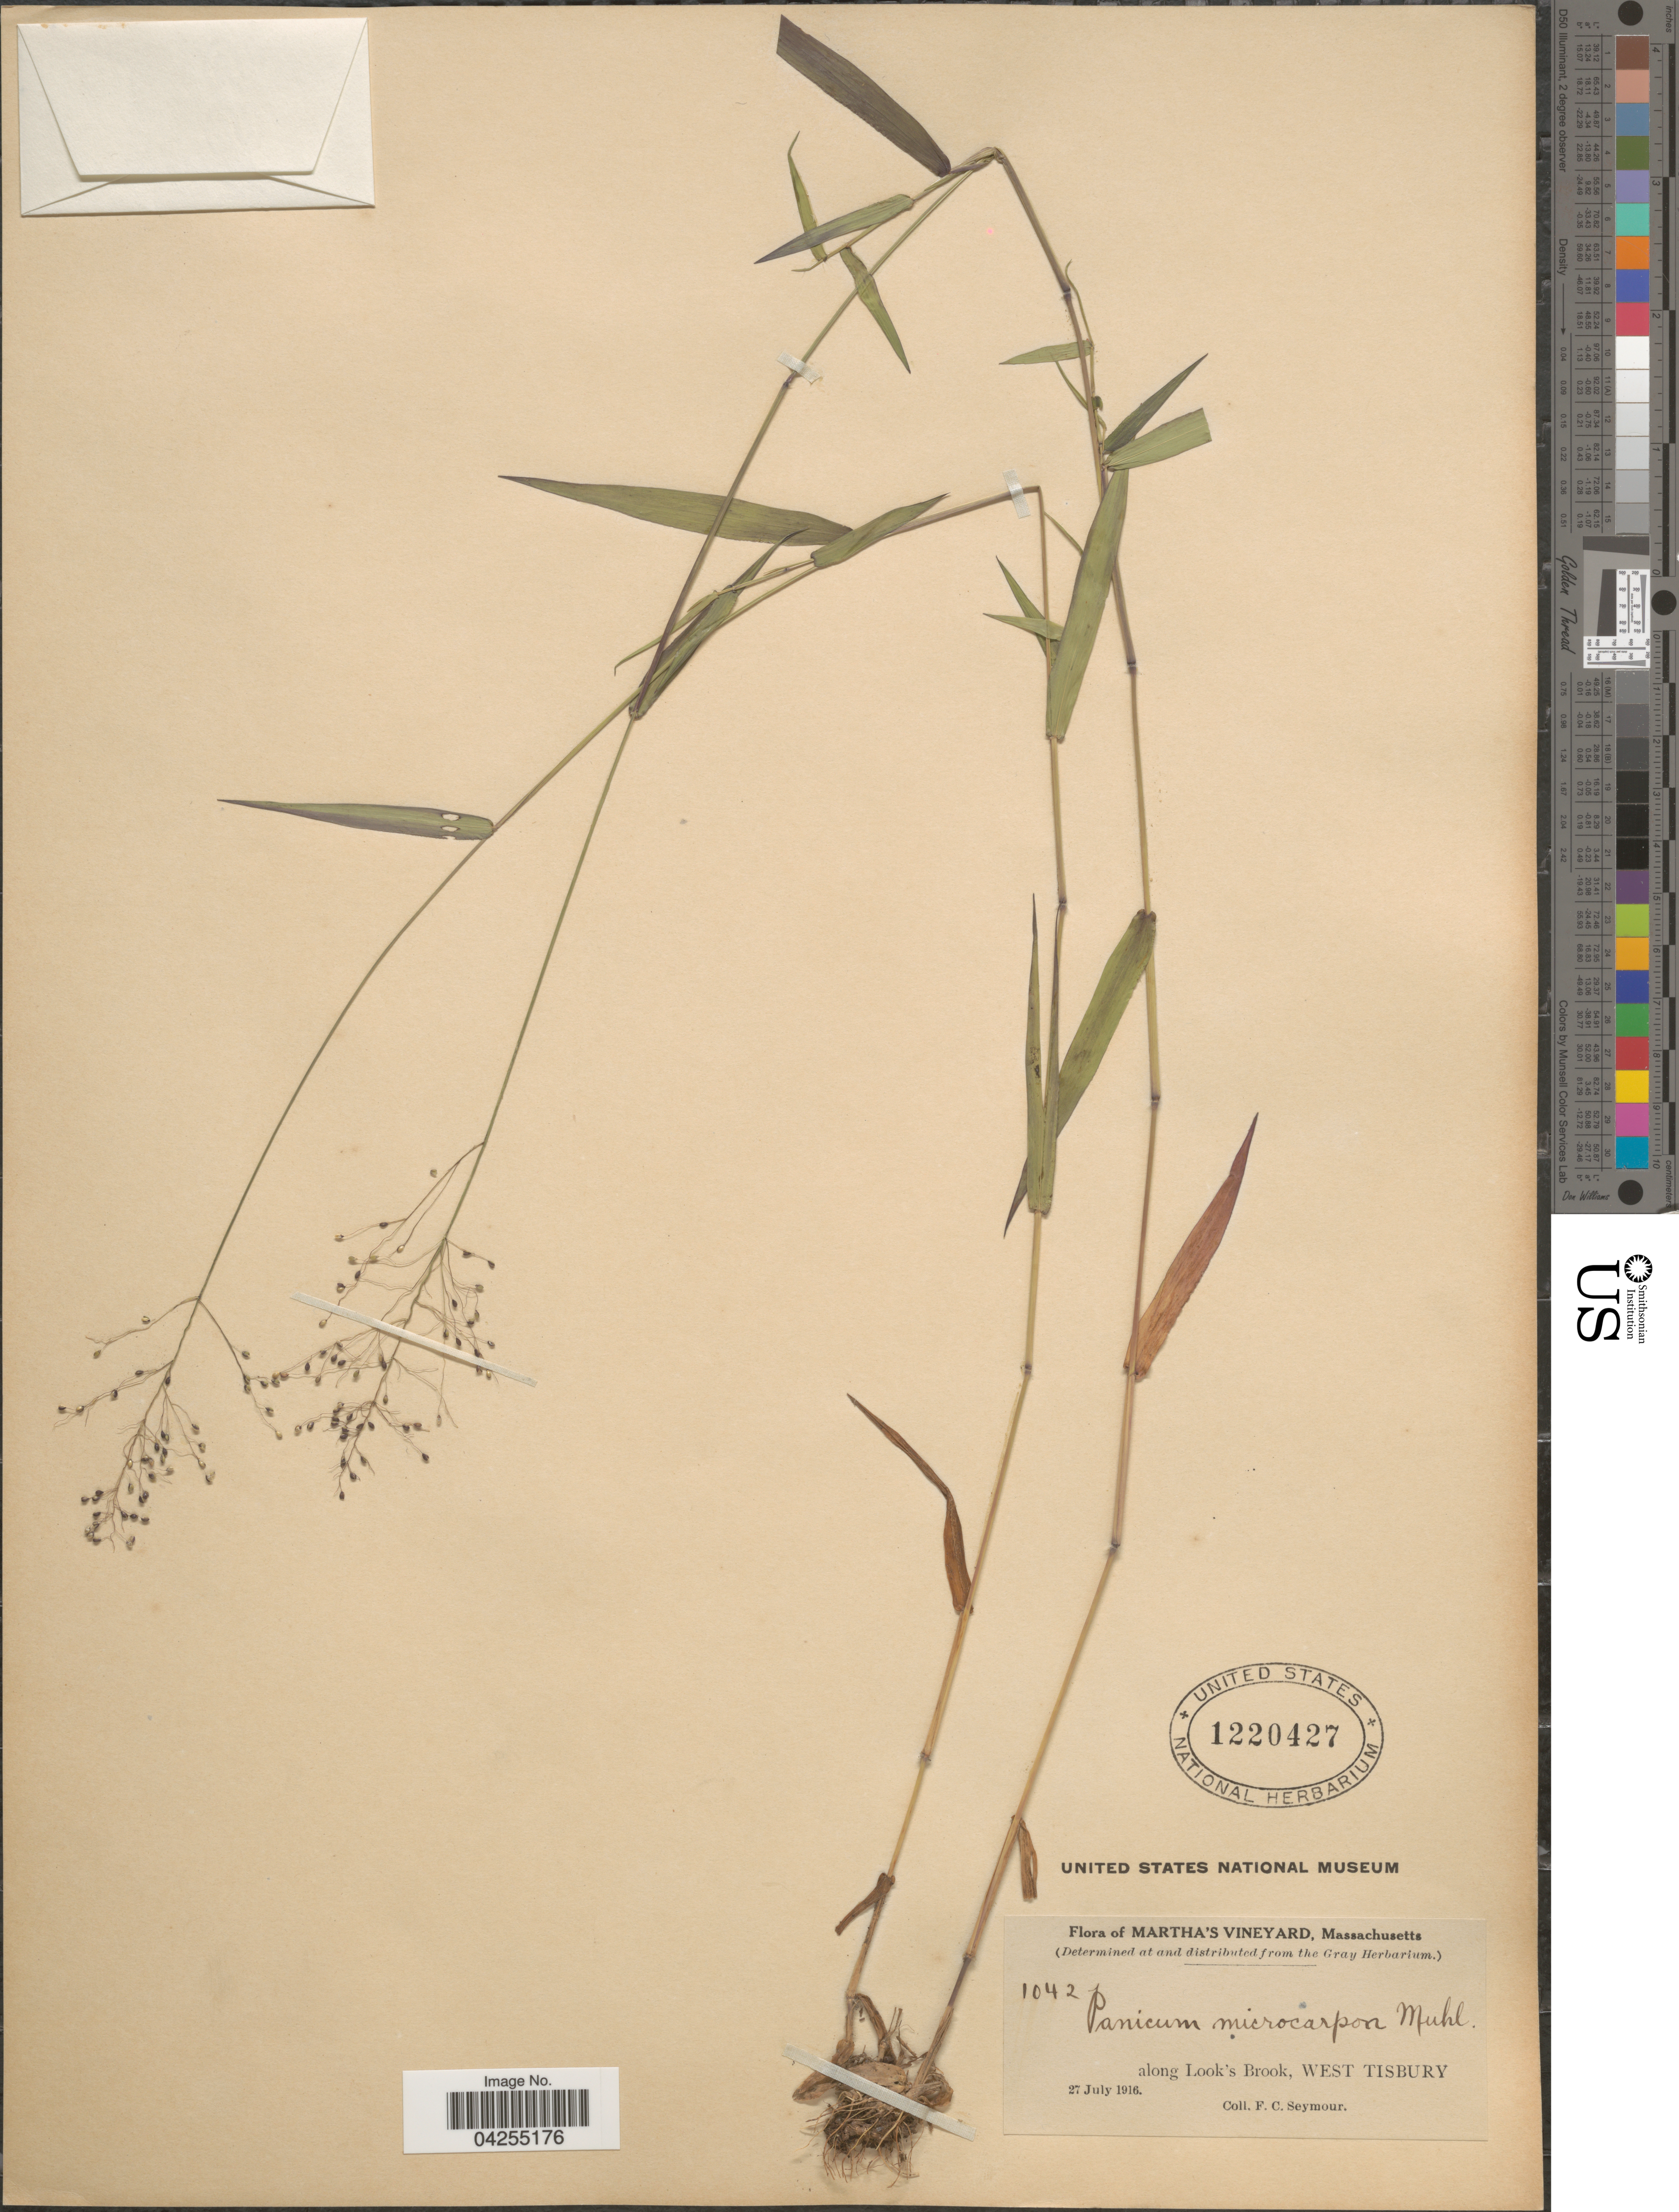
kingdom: Plantae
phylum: Tracheophyta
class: Liliopsida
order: Poales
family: Poaceae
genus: Dichanthelium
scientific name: Dichanthelium dichotomum var. dichotomum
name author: (L.) Gould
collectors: F. C. Seymour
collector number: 1042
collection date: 1916-07-27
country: United States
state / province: Massachusetts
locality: Martha's Vineyard. Along Look's Brook, West Tisbury.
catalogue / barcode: US 1220427